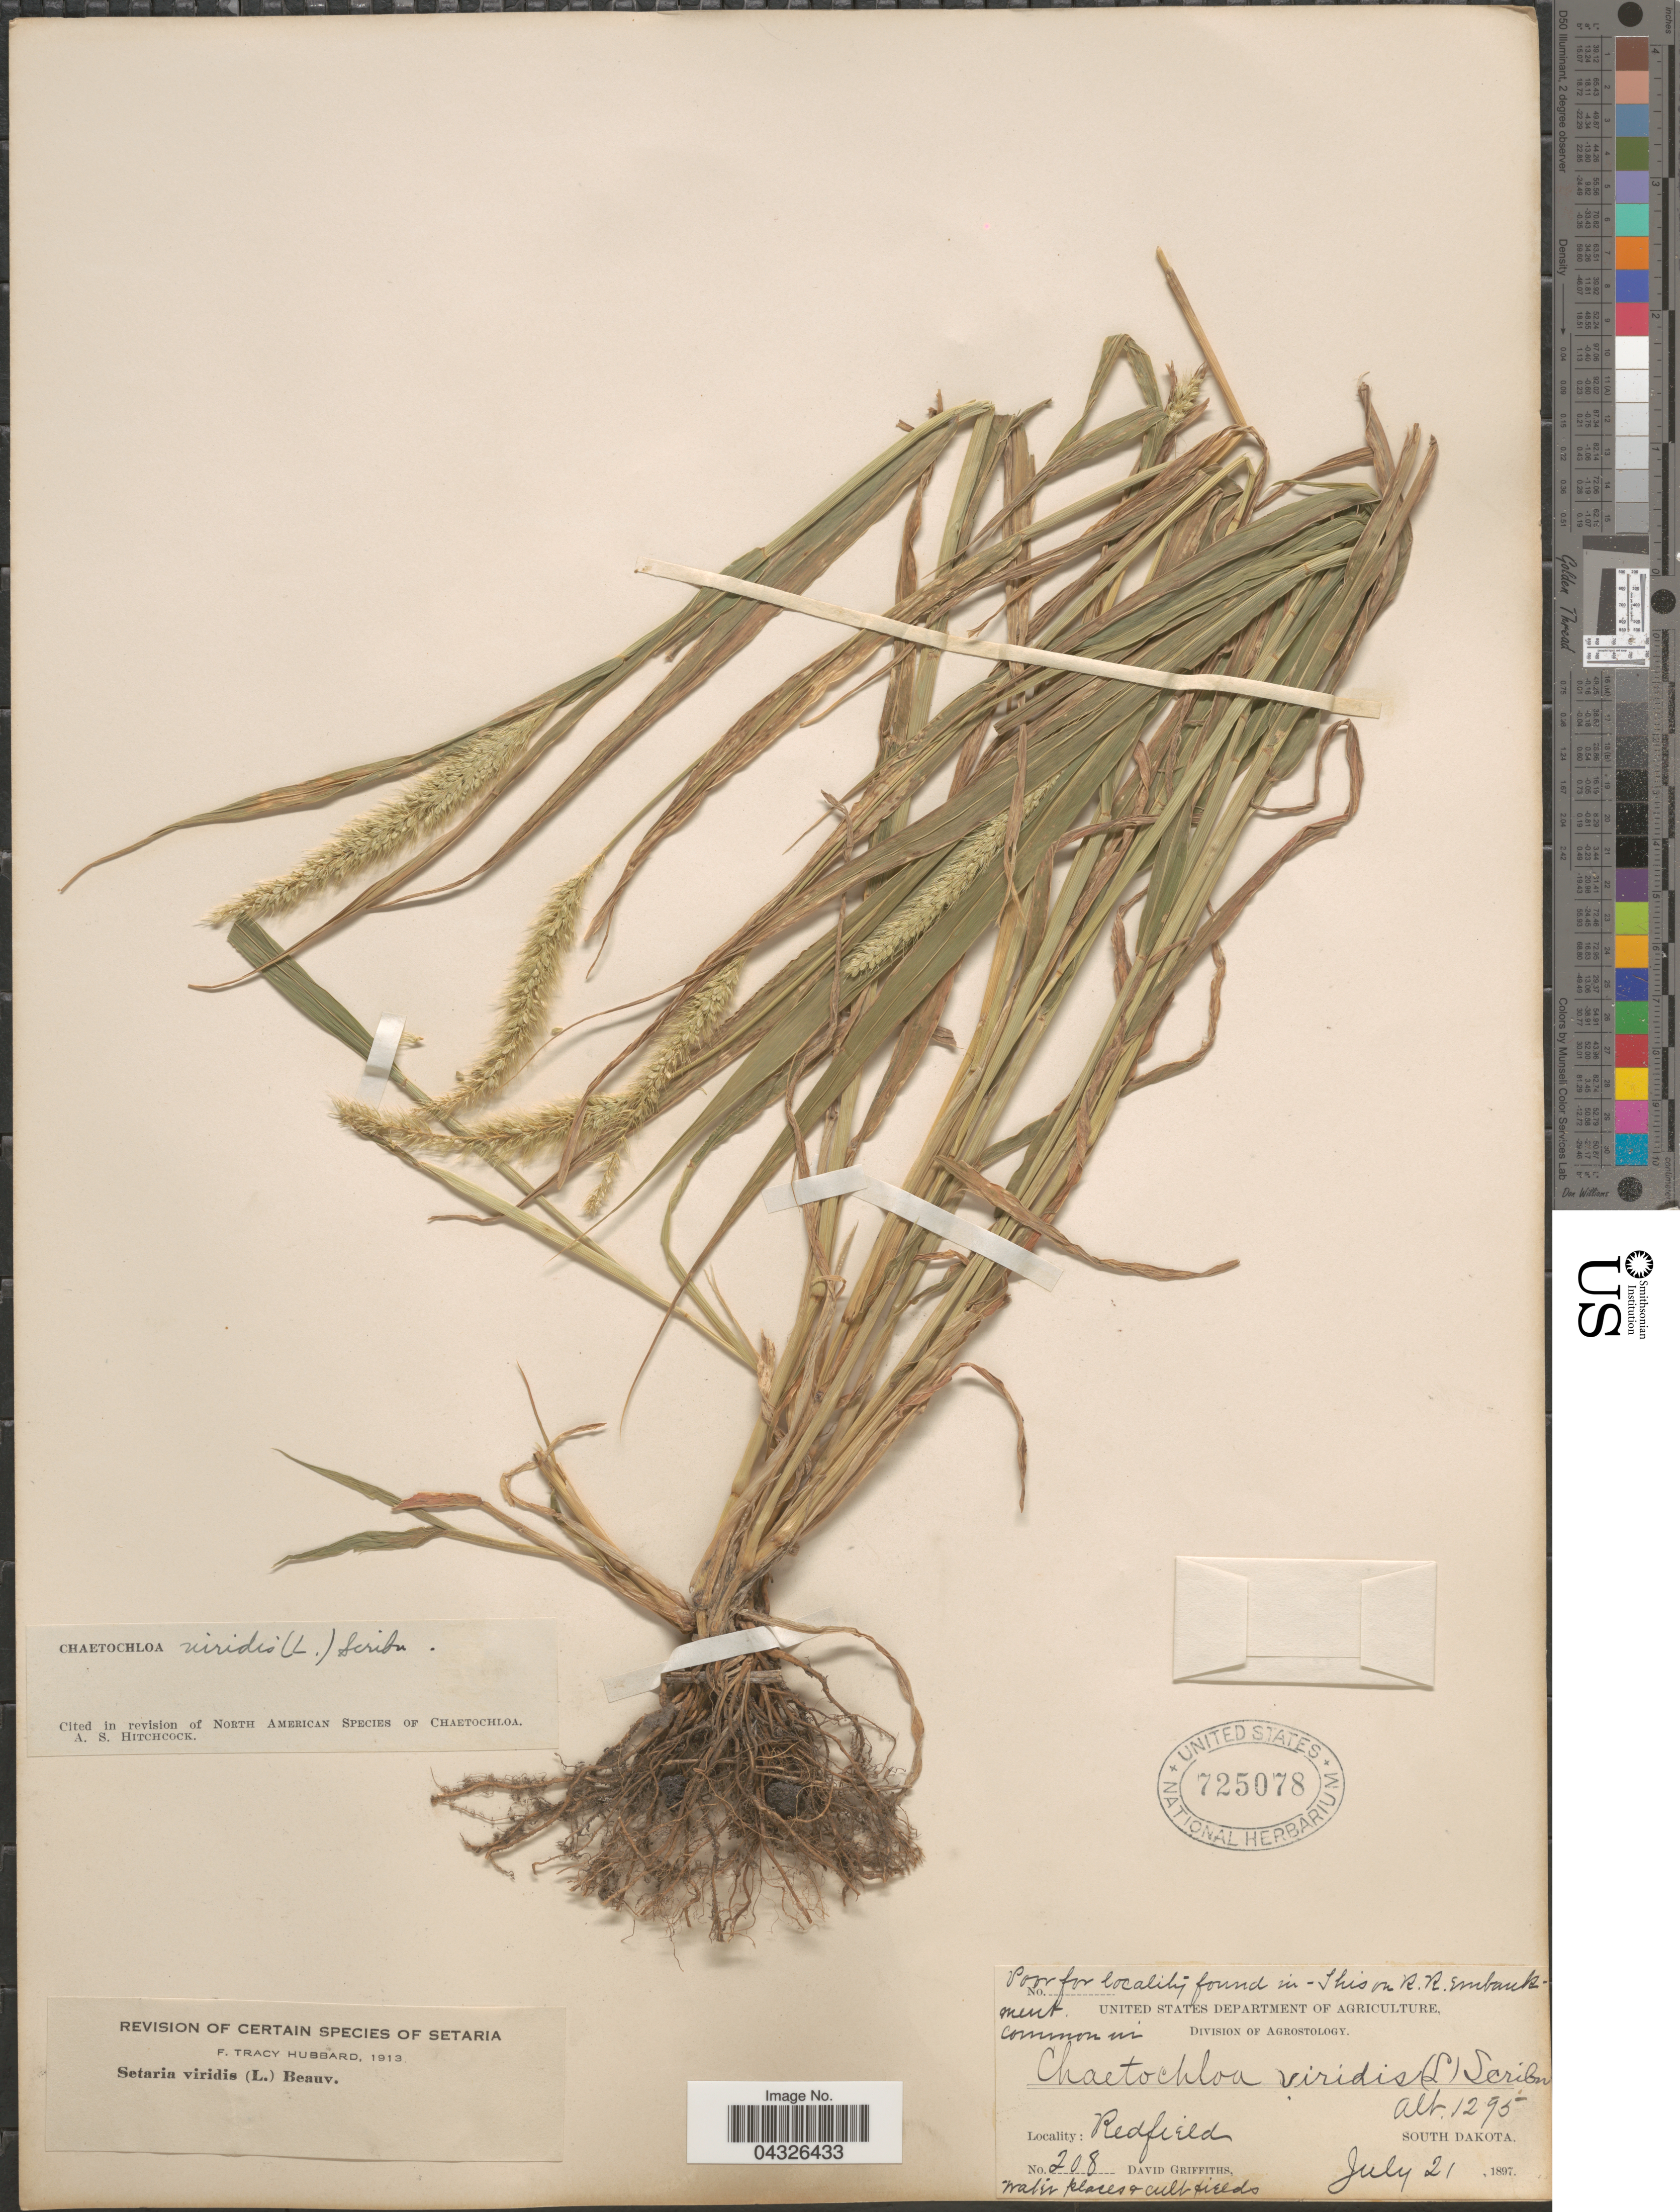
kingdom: Plantae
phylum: Tracheophyta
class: Liliopsida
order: Poales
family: Poaceae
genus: Setaria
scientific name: Setaria viridis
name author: (L.) P. Beauv.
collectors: D. Griffiths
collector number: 208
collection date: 1897-07-21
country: United States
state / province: South Dakota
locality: Redfield. Water places & cult fields.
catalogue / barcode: US 725078